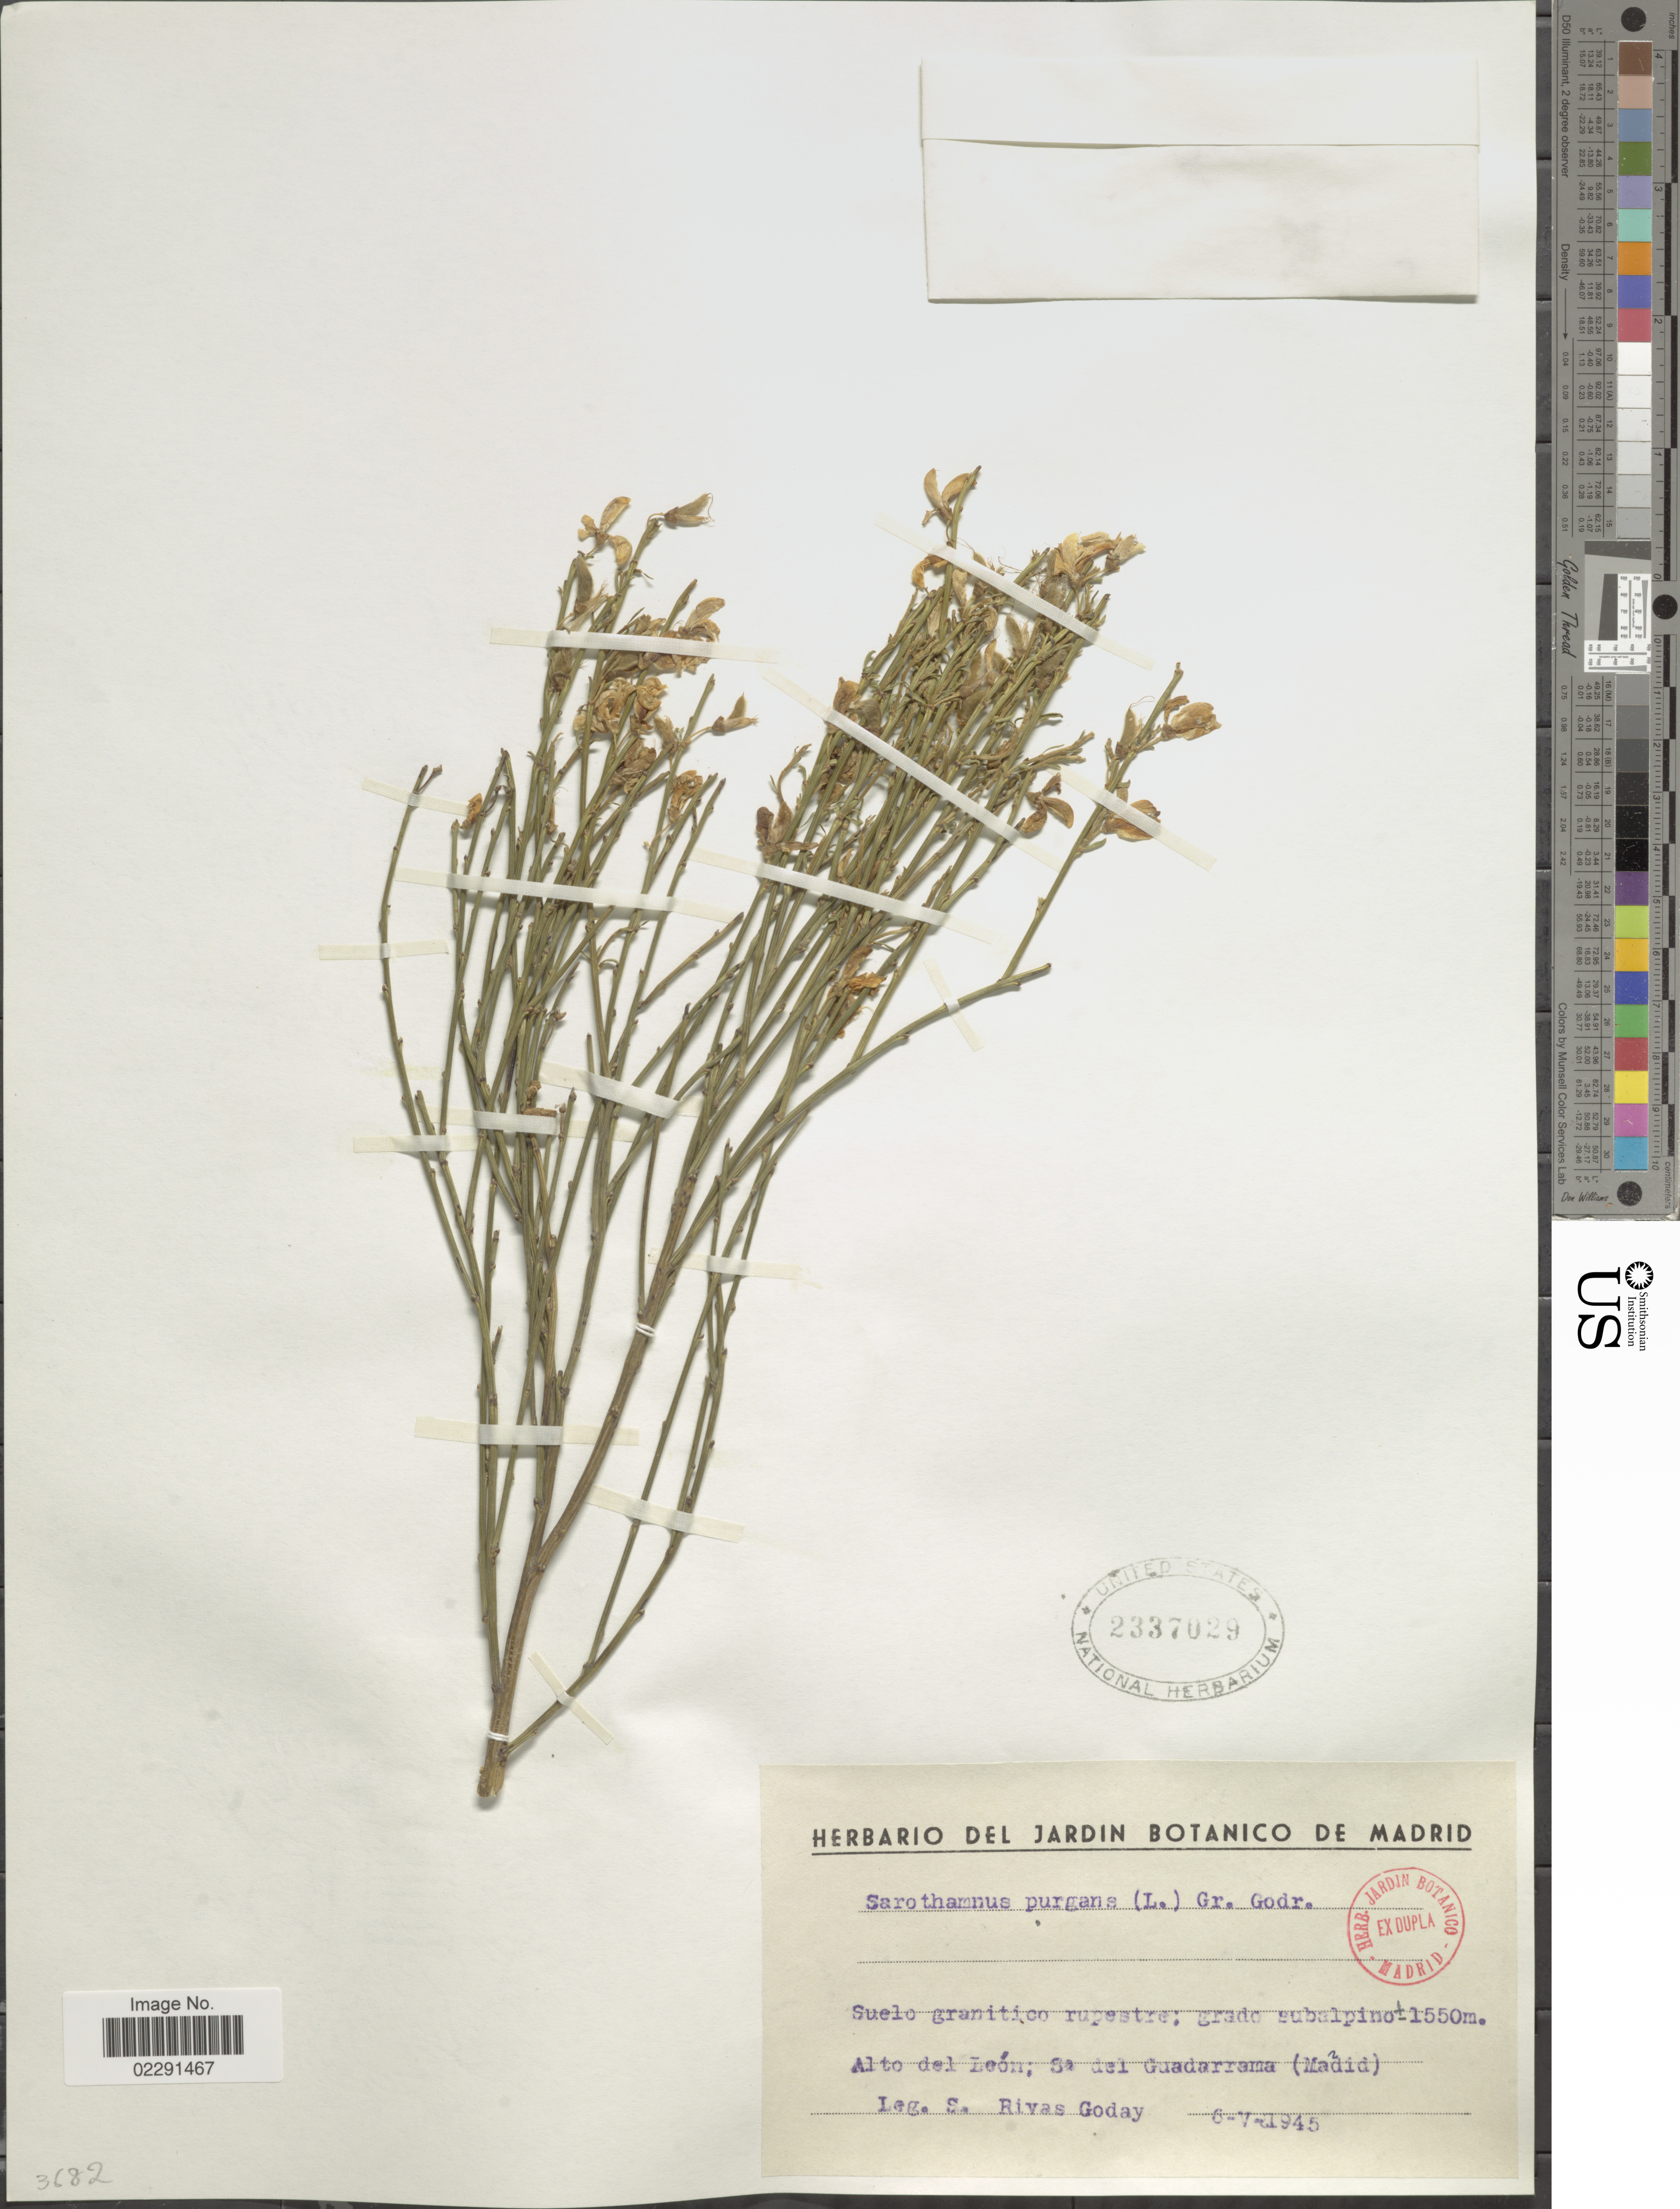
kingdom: Plantae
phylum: Tracheophyta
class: Magnoliopsida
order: Fabales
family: Fabaceae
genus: Genista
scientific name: Genista scorpius subsp. scorpius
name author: (L.) DC.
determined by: U.S. National Herbarium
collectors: S. Goday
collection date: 1945-07-06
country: Spain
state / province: Madrid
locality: Alto del Leon: Sa del Guadarrama (Madrid).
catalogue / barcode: US 2337029